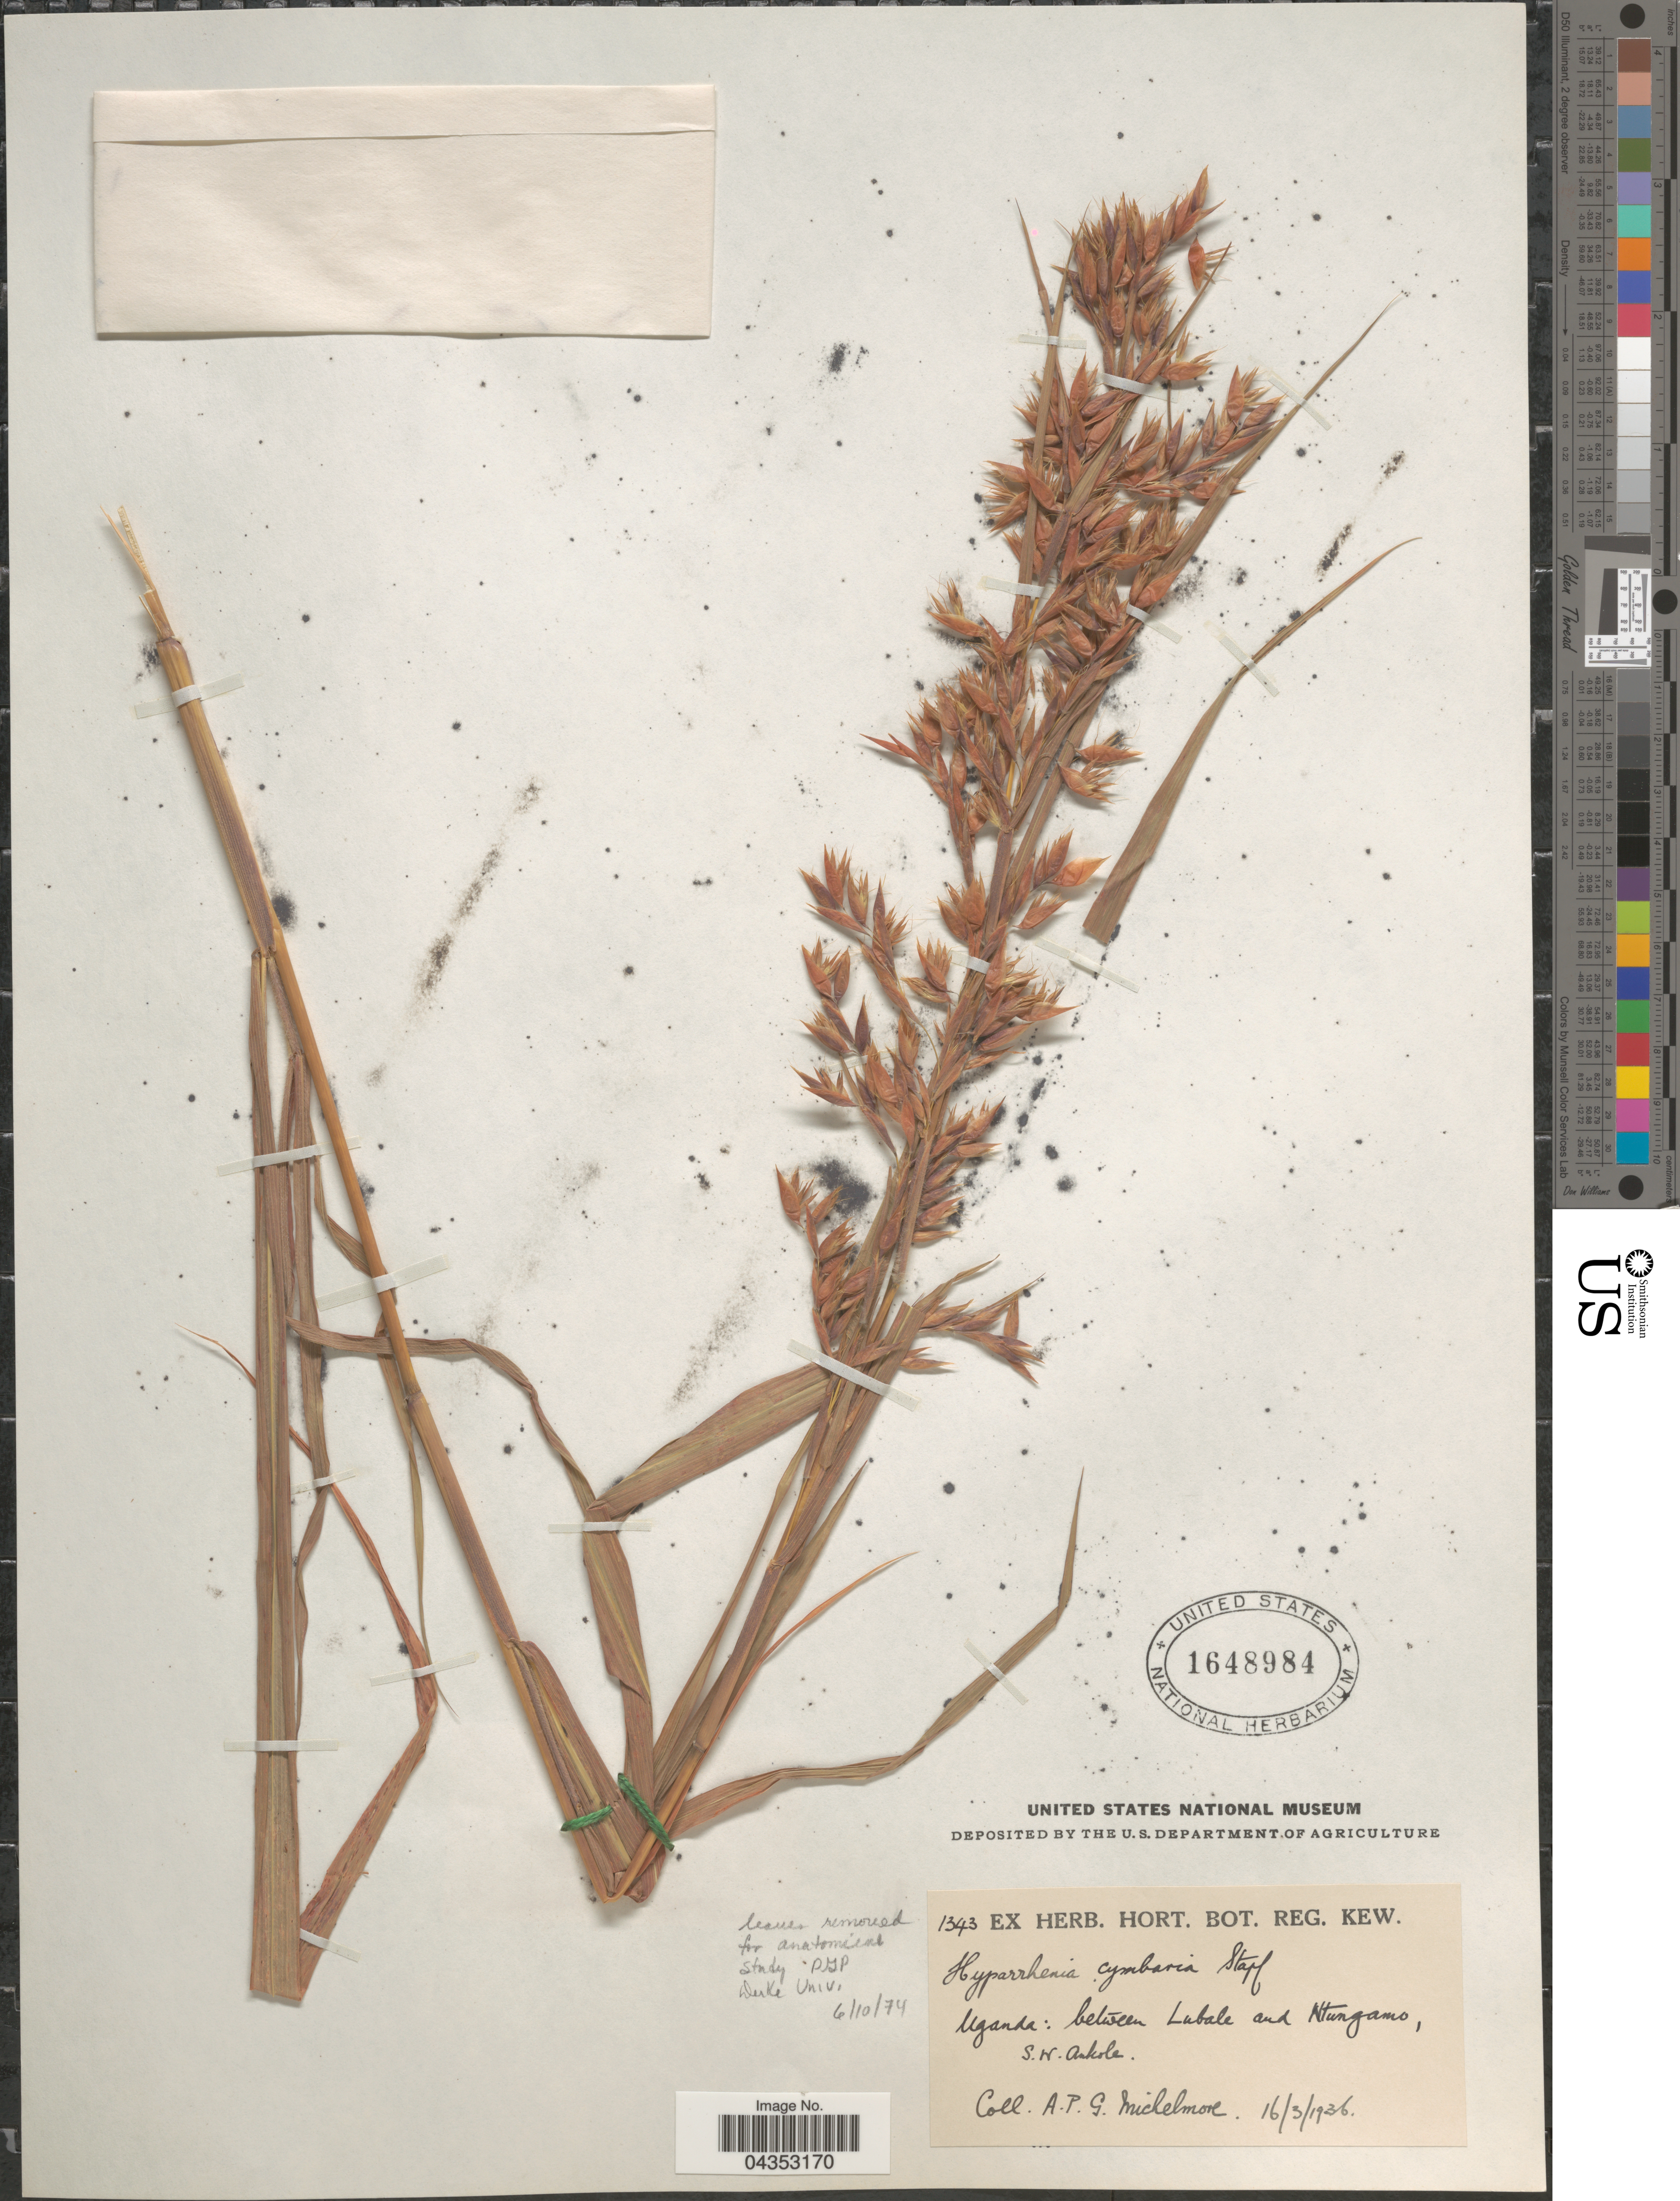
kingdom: Plantae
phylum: Tracheophyta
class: Liliopsida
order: Poales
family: Poaceae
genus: Hyparrhenia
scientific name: Hyparrhenia cymbaria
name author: (L.) Stapf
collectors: A. Michelmore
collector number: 1343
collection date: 1936-03-16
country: Uganda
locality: Between Lubale and Ntungamo, S.W. Ankole.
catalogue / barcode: US 1648984